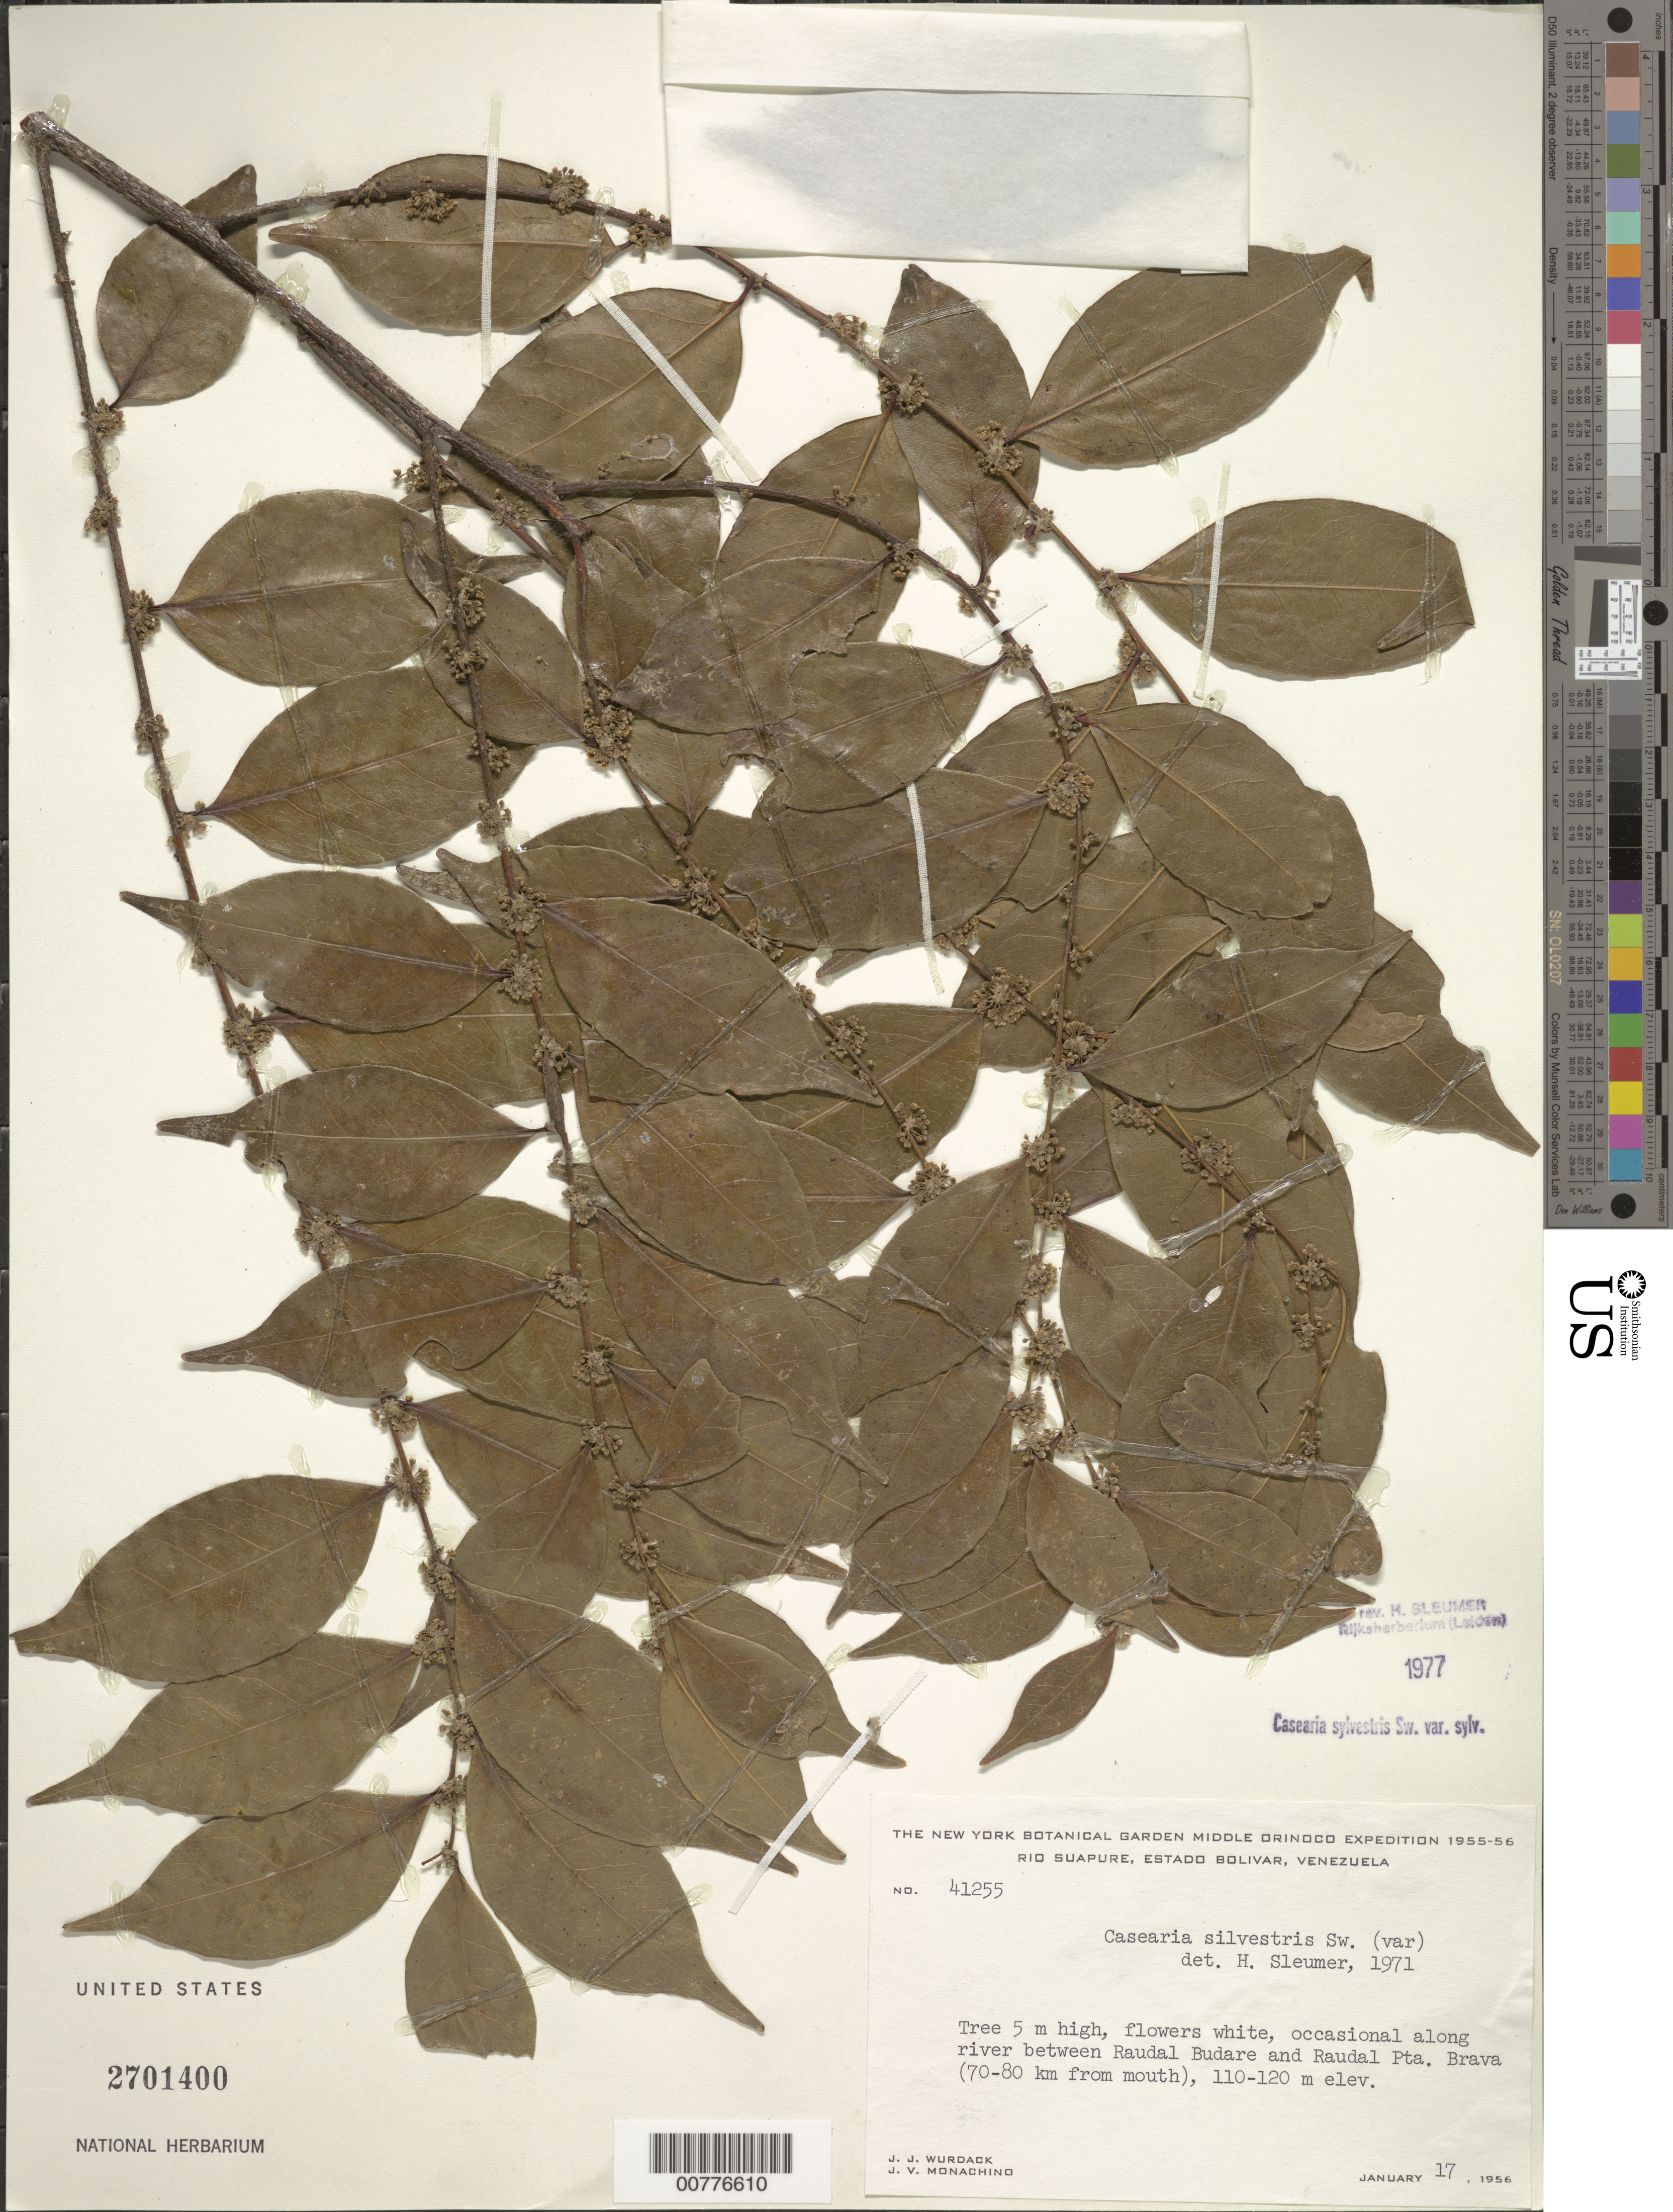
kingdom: Plantae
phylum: Tracheophyta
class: Magnoliopsida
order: Malpighiales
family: Salicaceae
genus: Casearia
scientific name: Casearia sylvestris var. sylvestris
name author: Sw.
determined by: Sleumer, H. O.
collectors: J. J. Wurdack & J. V. Monachino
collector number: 41255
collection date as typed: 17-Jan-56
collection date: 1956-01-17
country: Venezuela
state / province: Bolívar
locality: Río Suapure, between Raudal Budare and Raudal Pta. Brava, 70-80 km from mouth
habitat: Along river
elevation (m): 110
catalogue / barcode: US 2701400